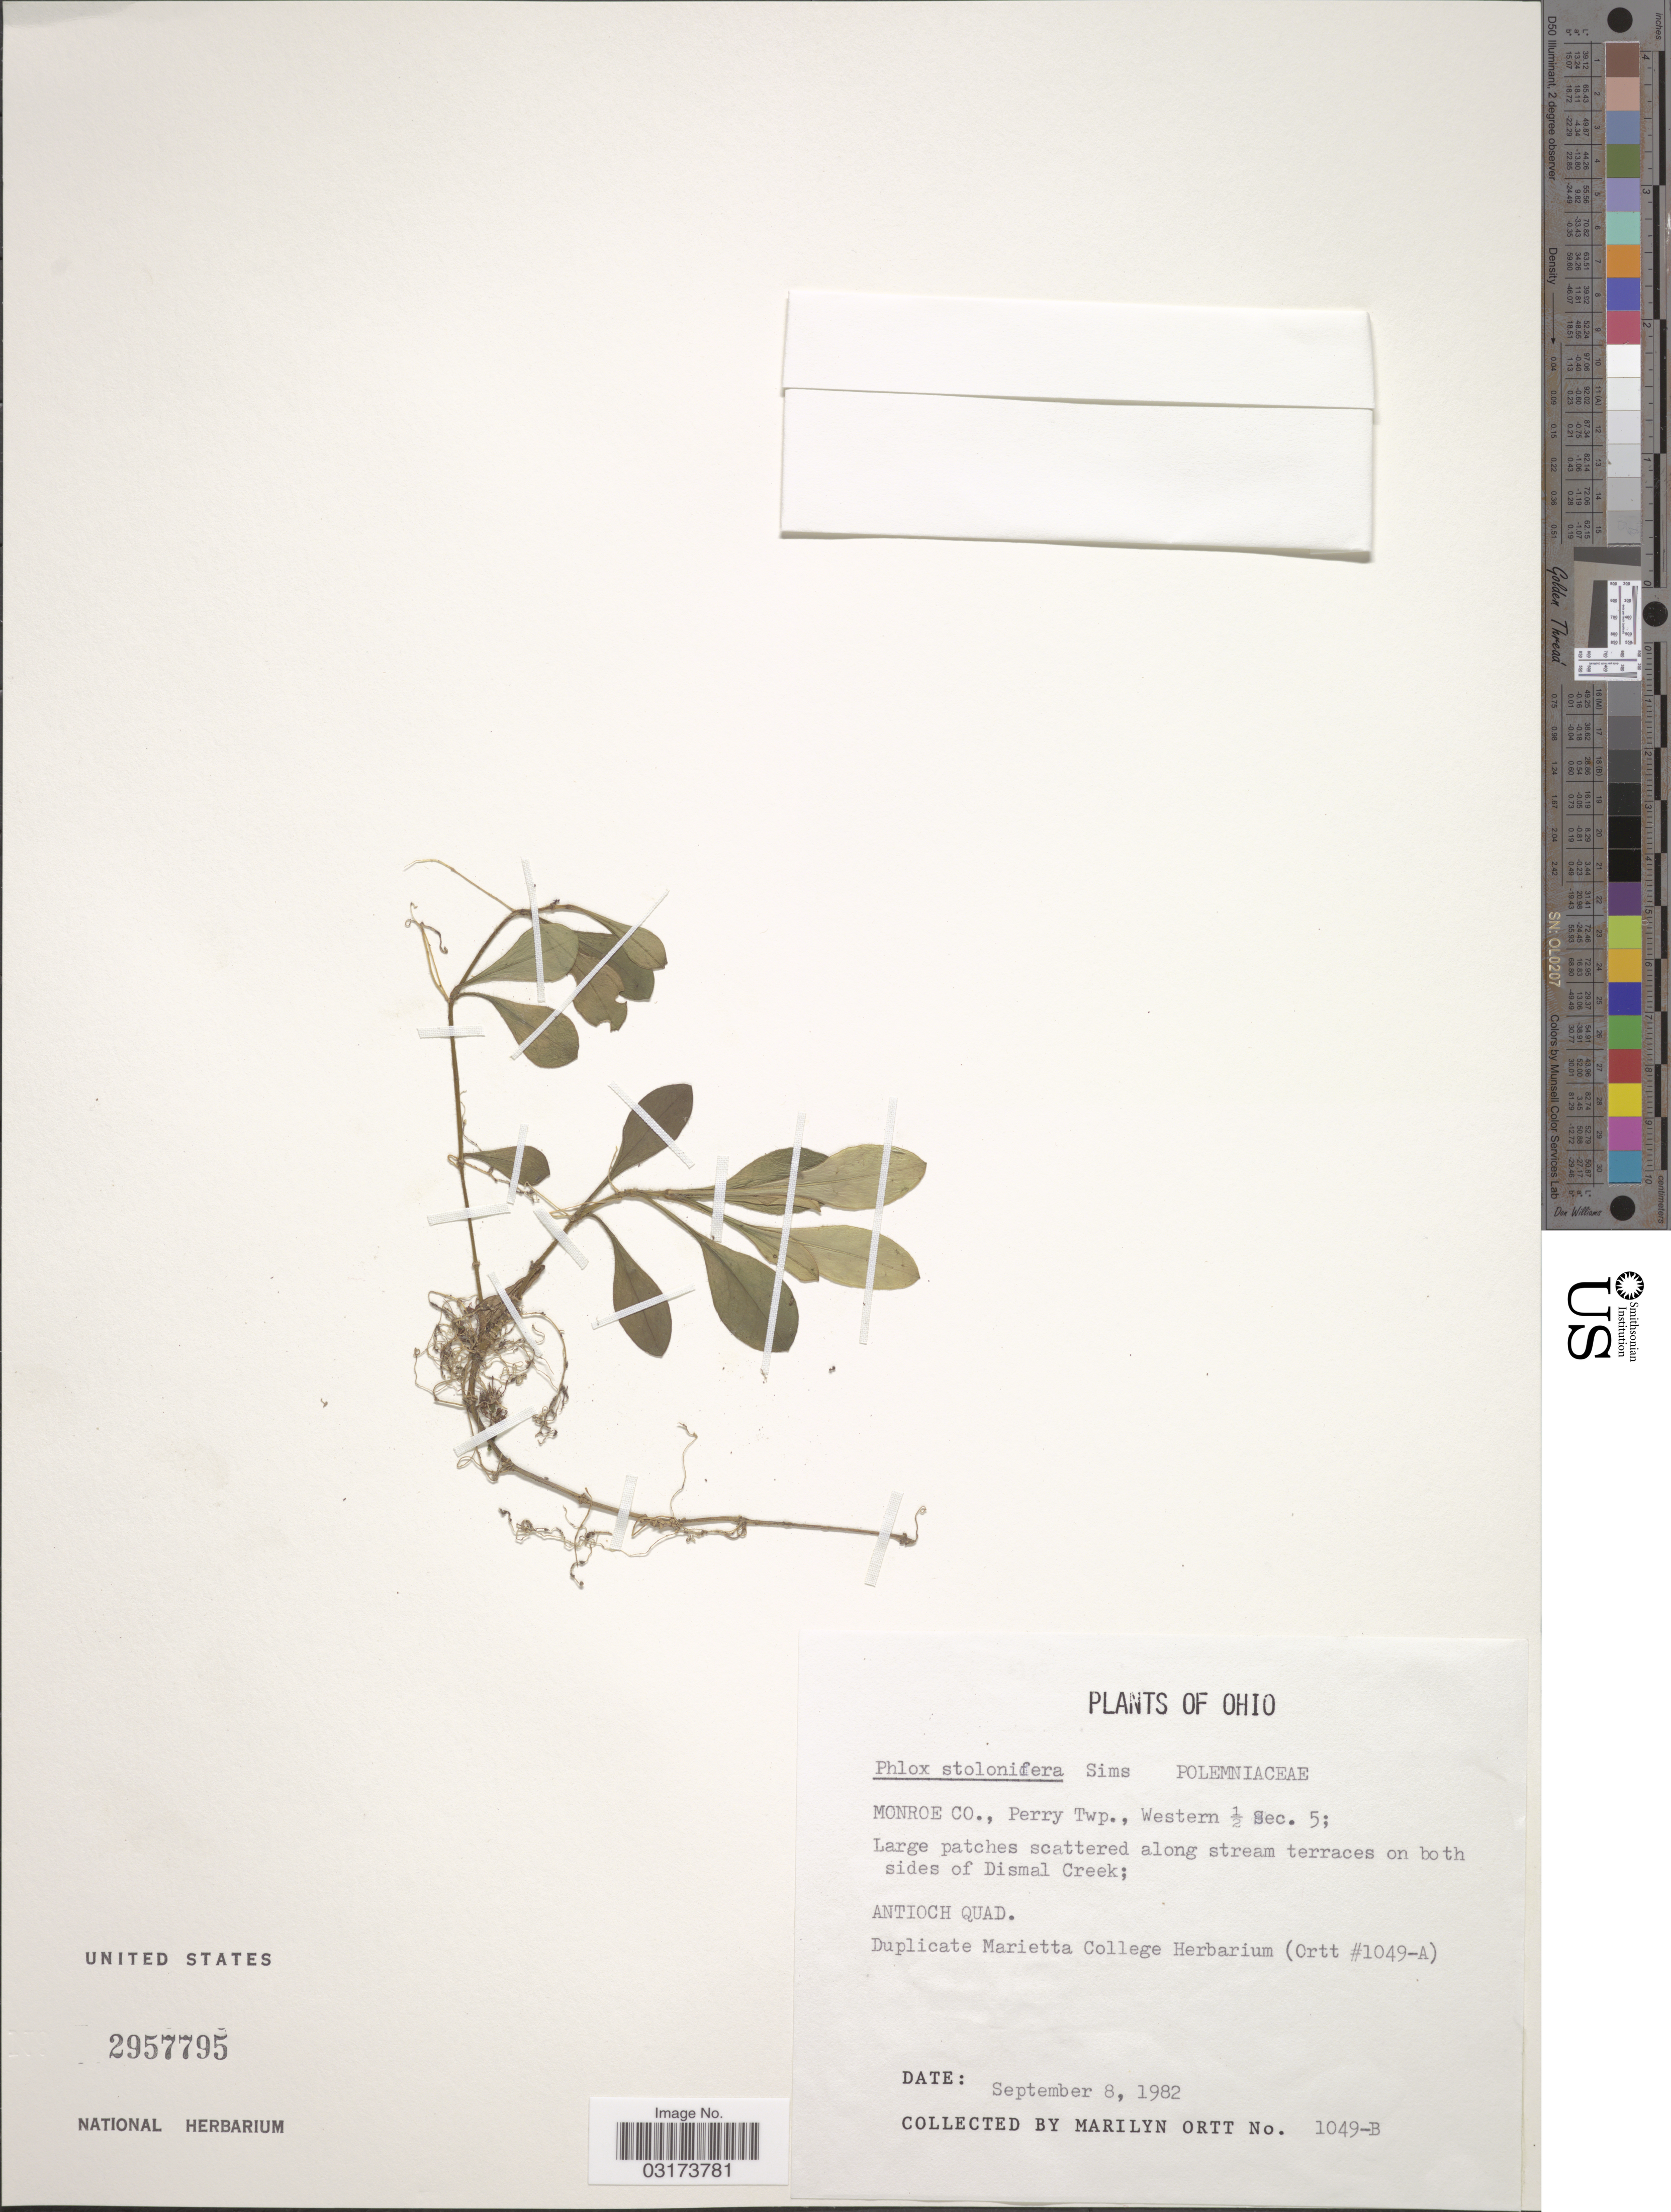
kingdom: Plantae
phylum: Tracheophyta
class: Magnoliopsida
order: Ericales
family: Polemoniaceae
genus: Phlox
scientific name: Phlox stolonifera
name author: Sims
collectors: M. Ortt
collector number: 1049-B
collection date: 1982-09-08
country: United States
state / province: Ohio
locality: Monroe Co., Perry Twp., Western ½ Sec. 5; along stream terraces on both sides of Dismal Creek.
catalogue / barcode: US 2957795